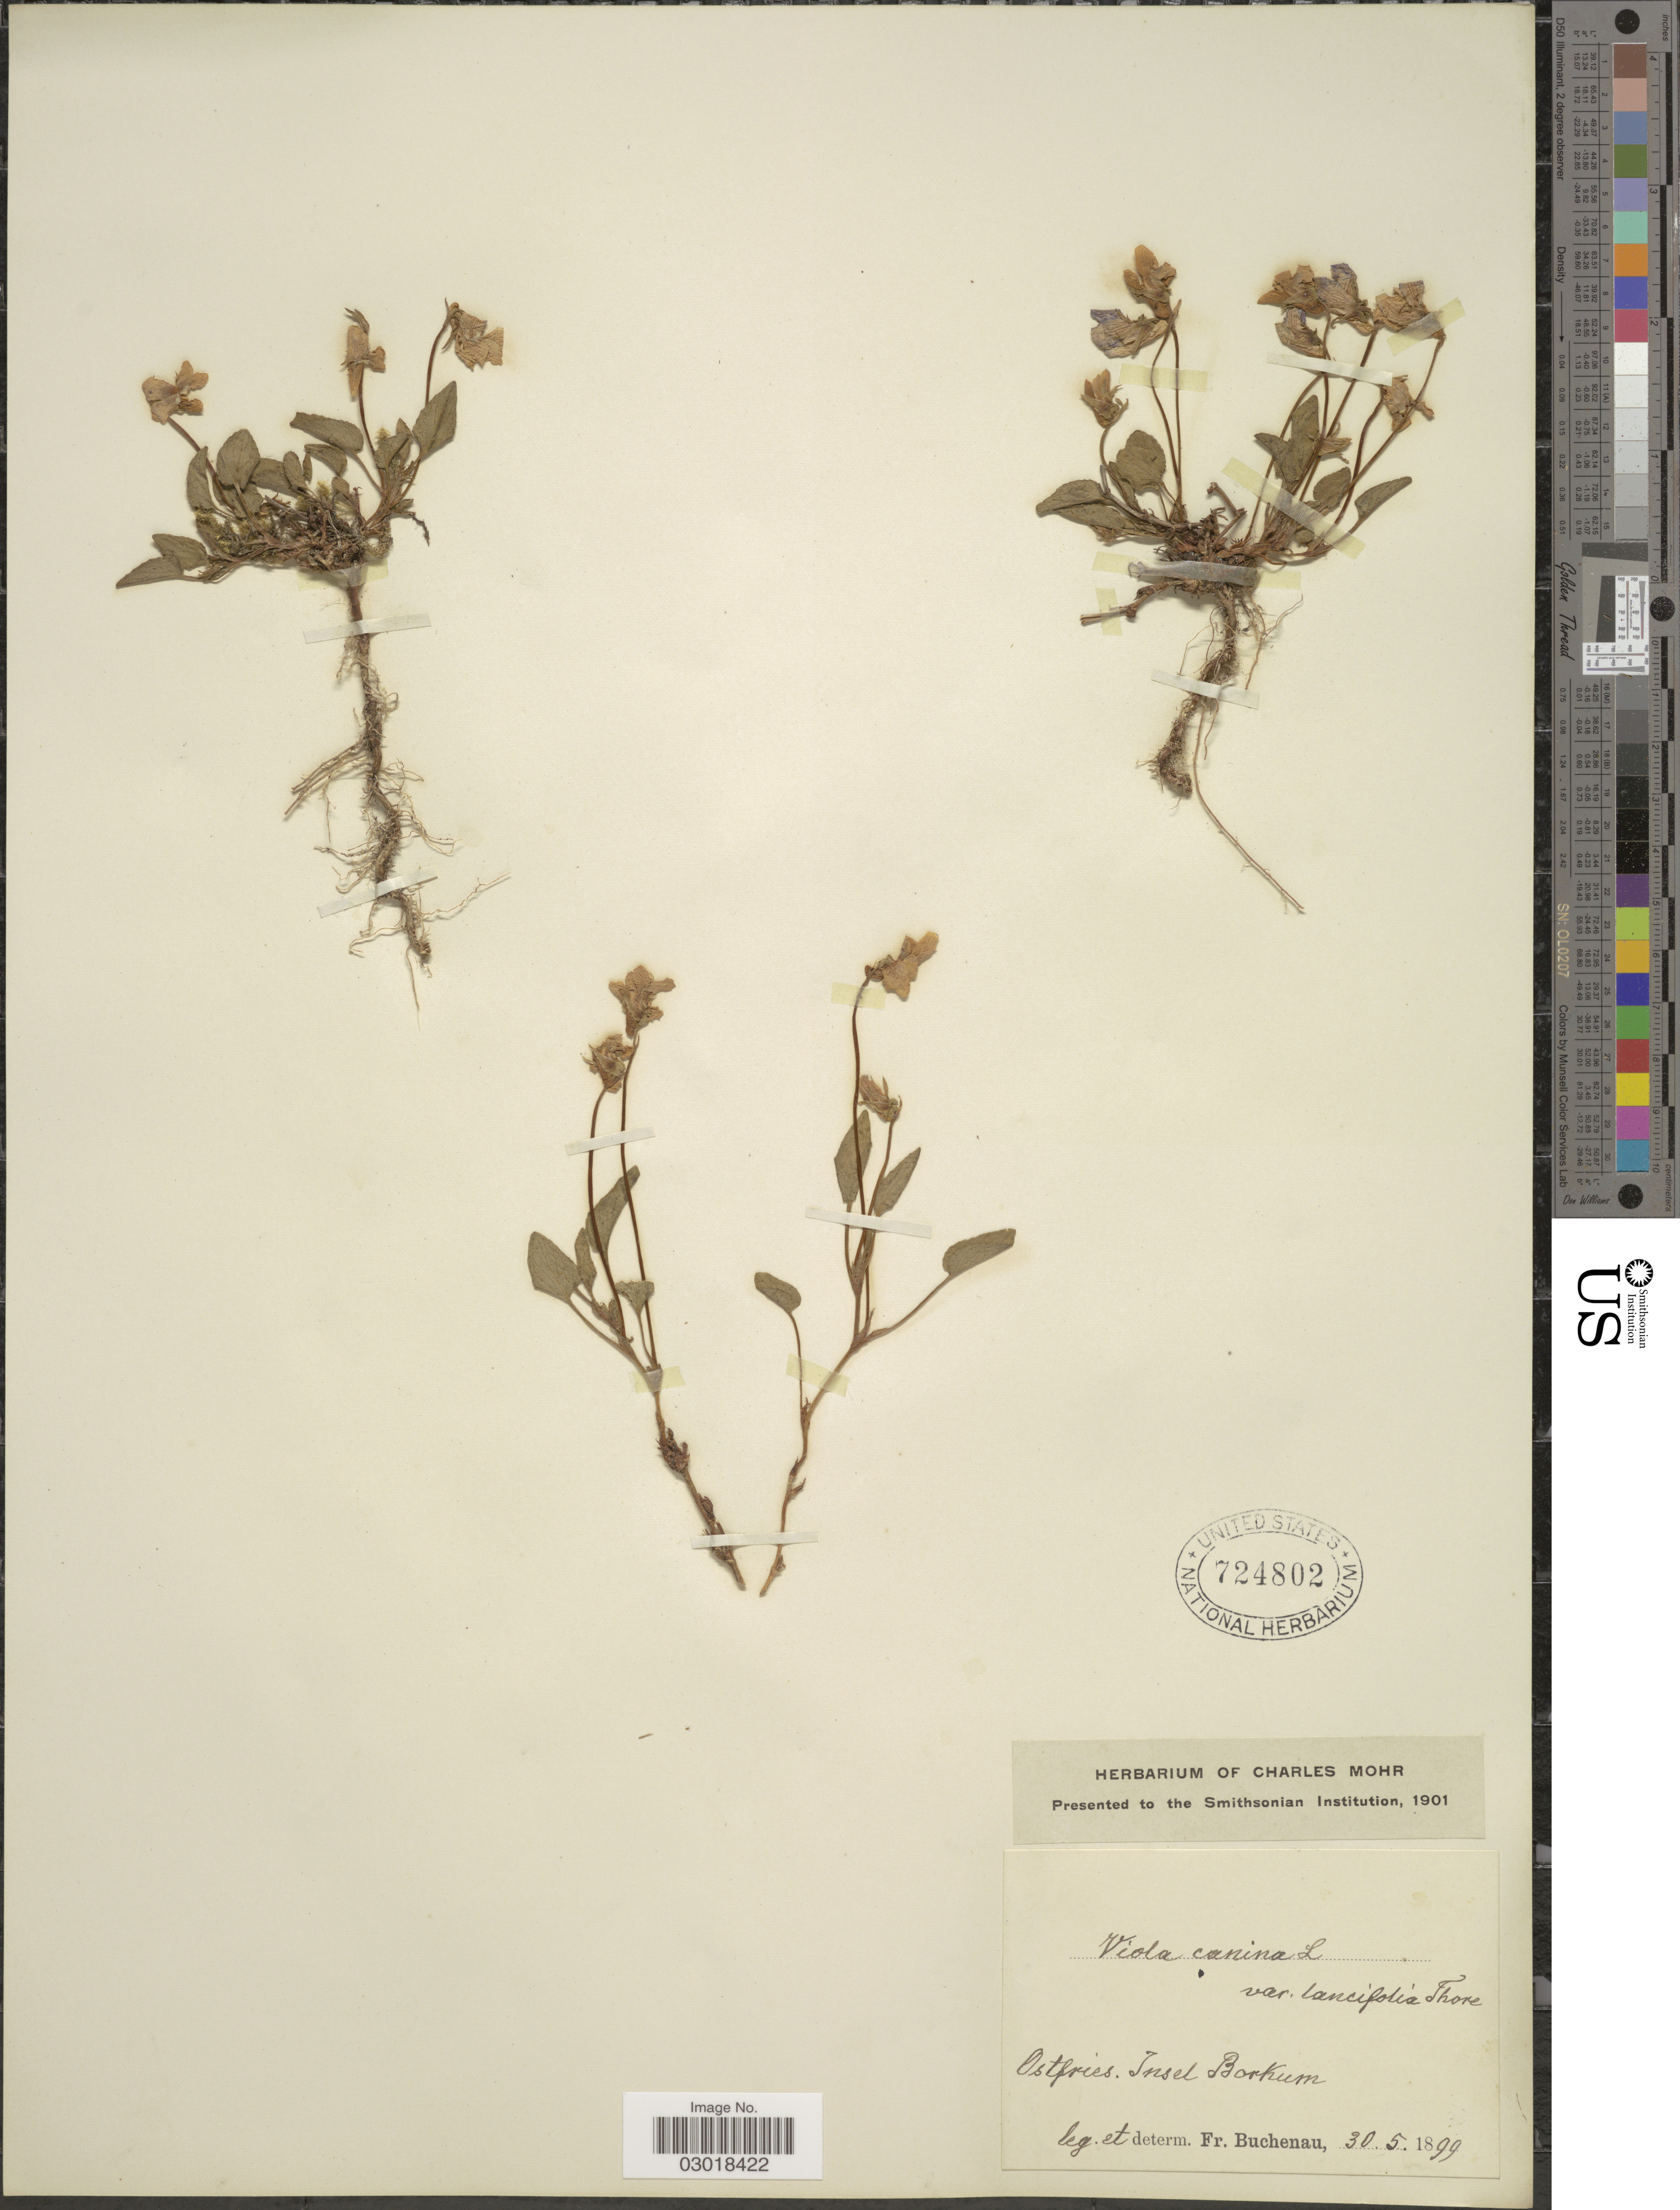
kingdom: Plantae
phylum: Tracheophyta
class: Magnoliopsida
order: Malpighiales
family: Violaceae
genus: Viola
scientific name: Viola canina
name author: L.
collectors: F. Buchenau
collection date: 1899-05-30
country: Germany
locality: Ostfries. Insel Borkum.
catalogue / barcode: US 724802